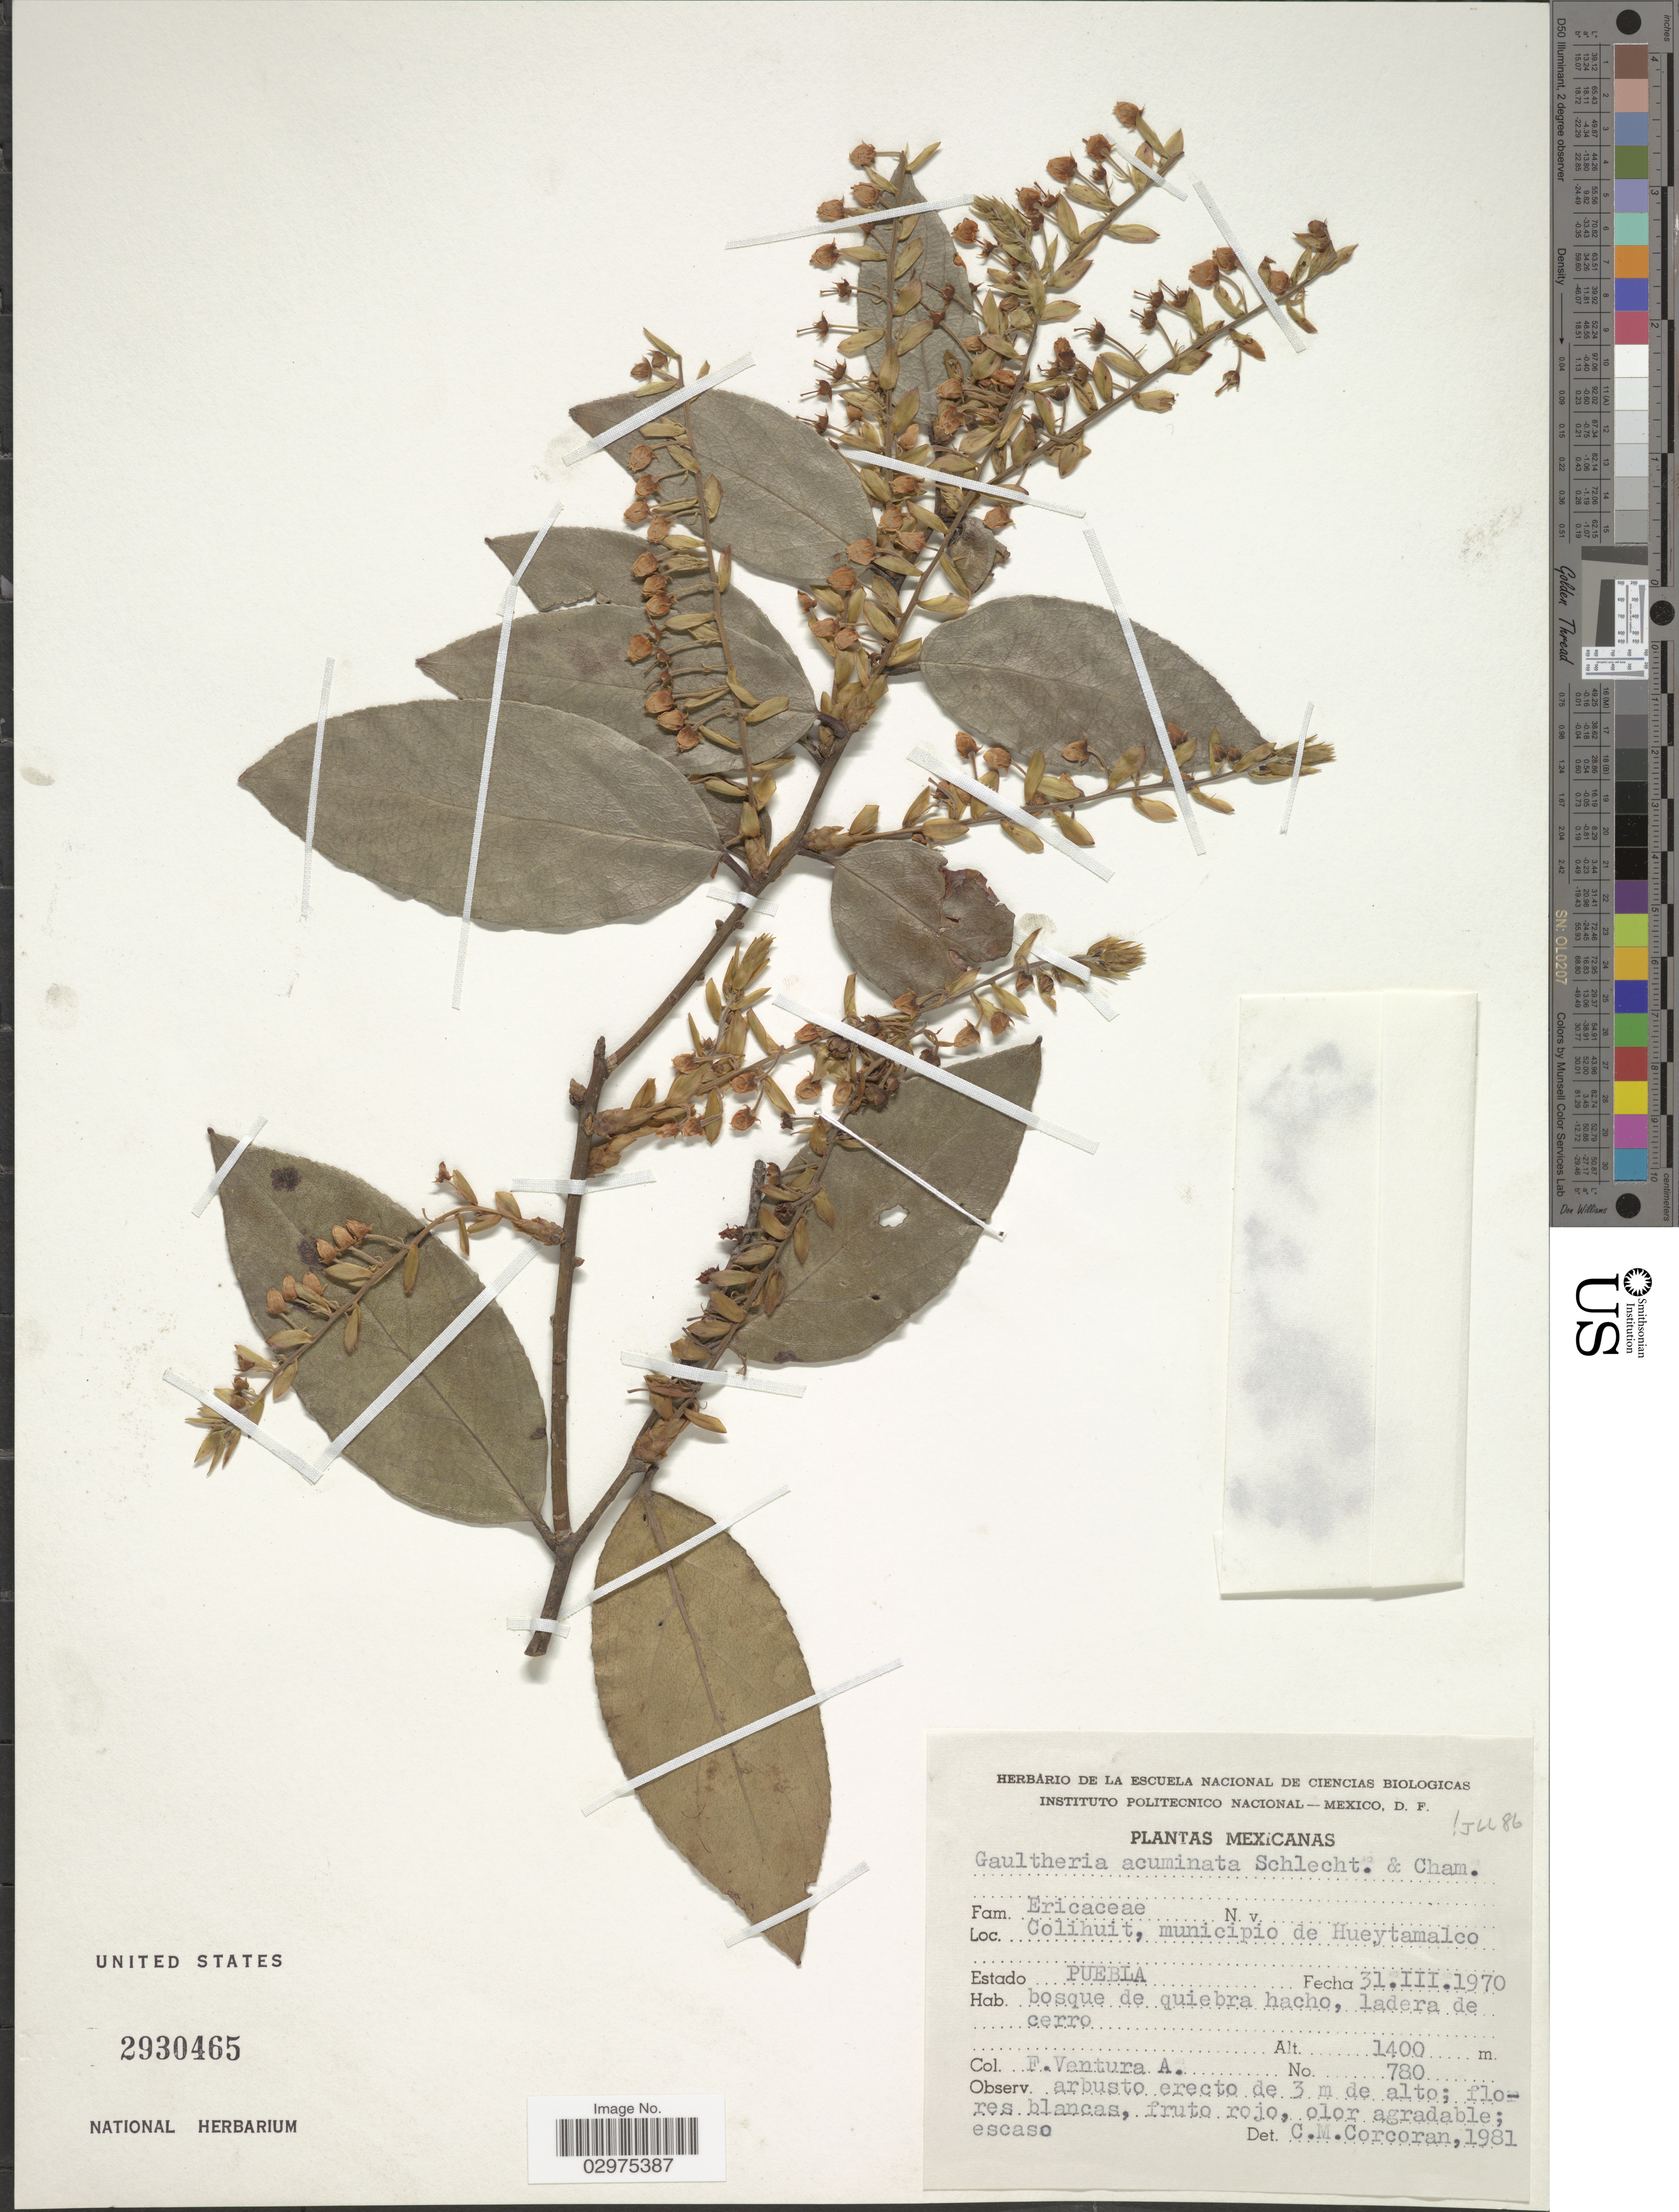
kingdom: Plantae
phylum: Tracheophyta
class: Magnoliopsida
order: Ericales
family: Ericaceae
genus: Gaultheria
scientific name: Gaultheria acuminata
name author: Schltdl. & Cham.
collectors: F. Ventura A.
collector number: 780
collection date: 1970-03-31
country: Mexico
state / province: Puebla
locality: Colihuit, municipio de Hueytamalco.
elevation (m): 1400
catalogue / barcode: US 2930465